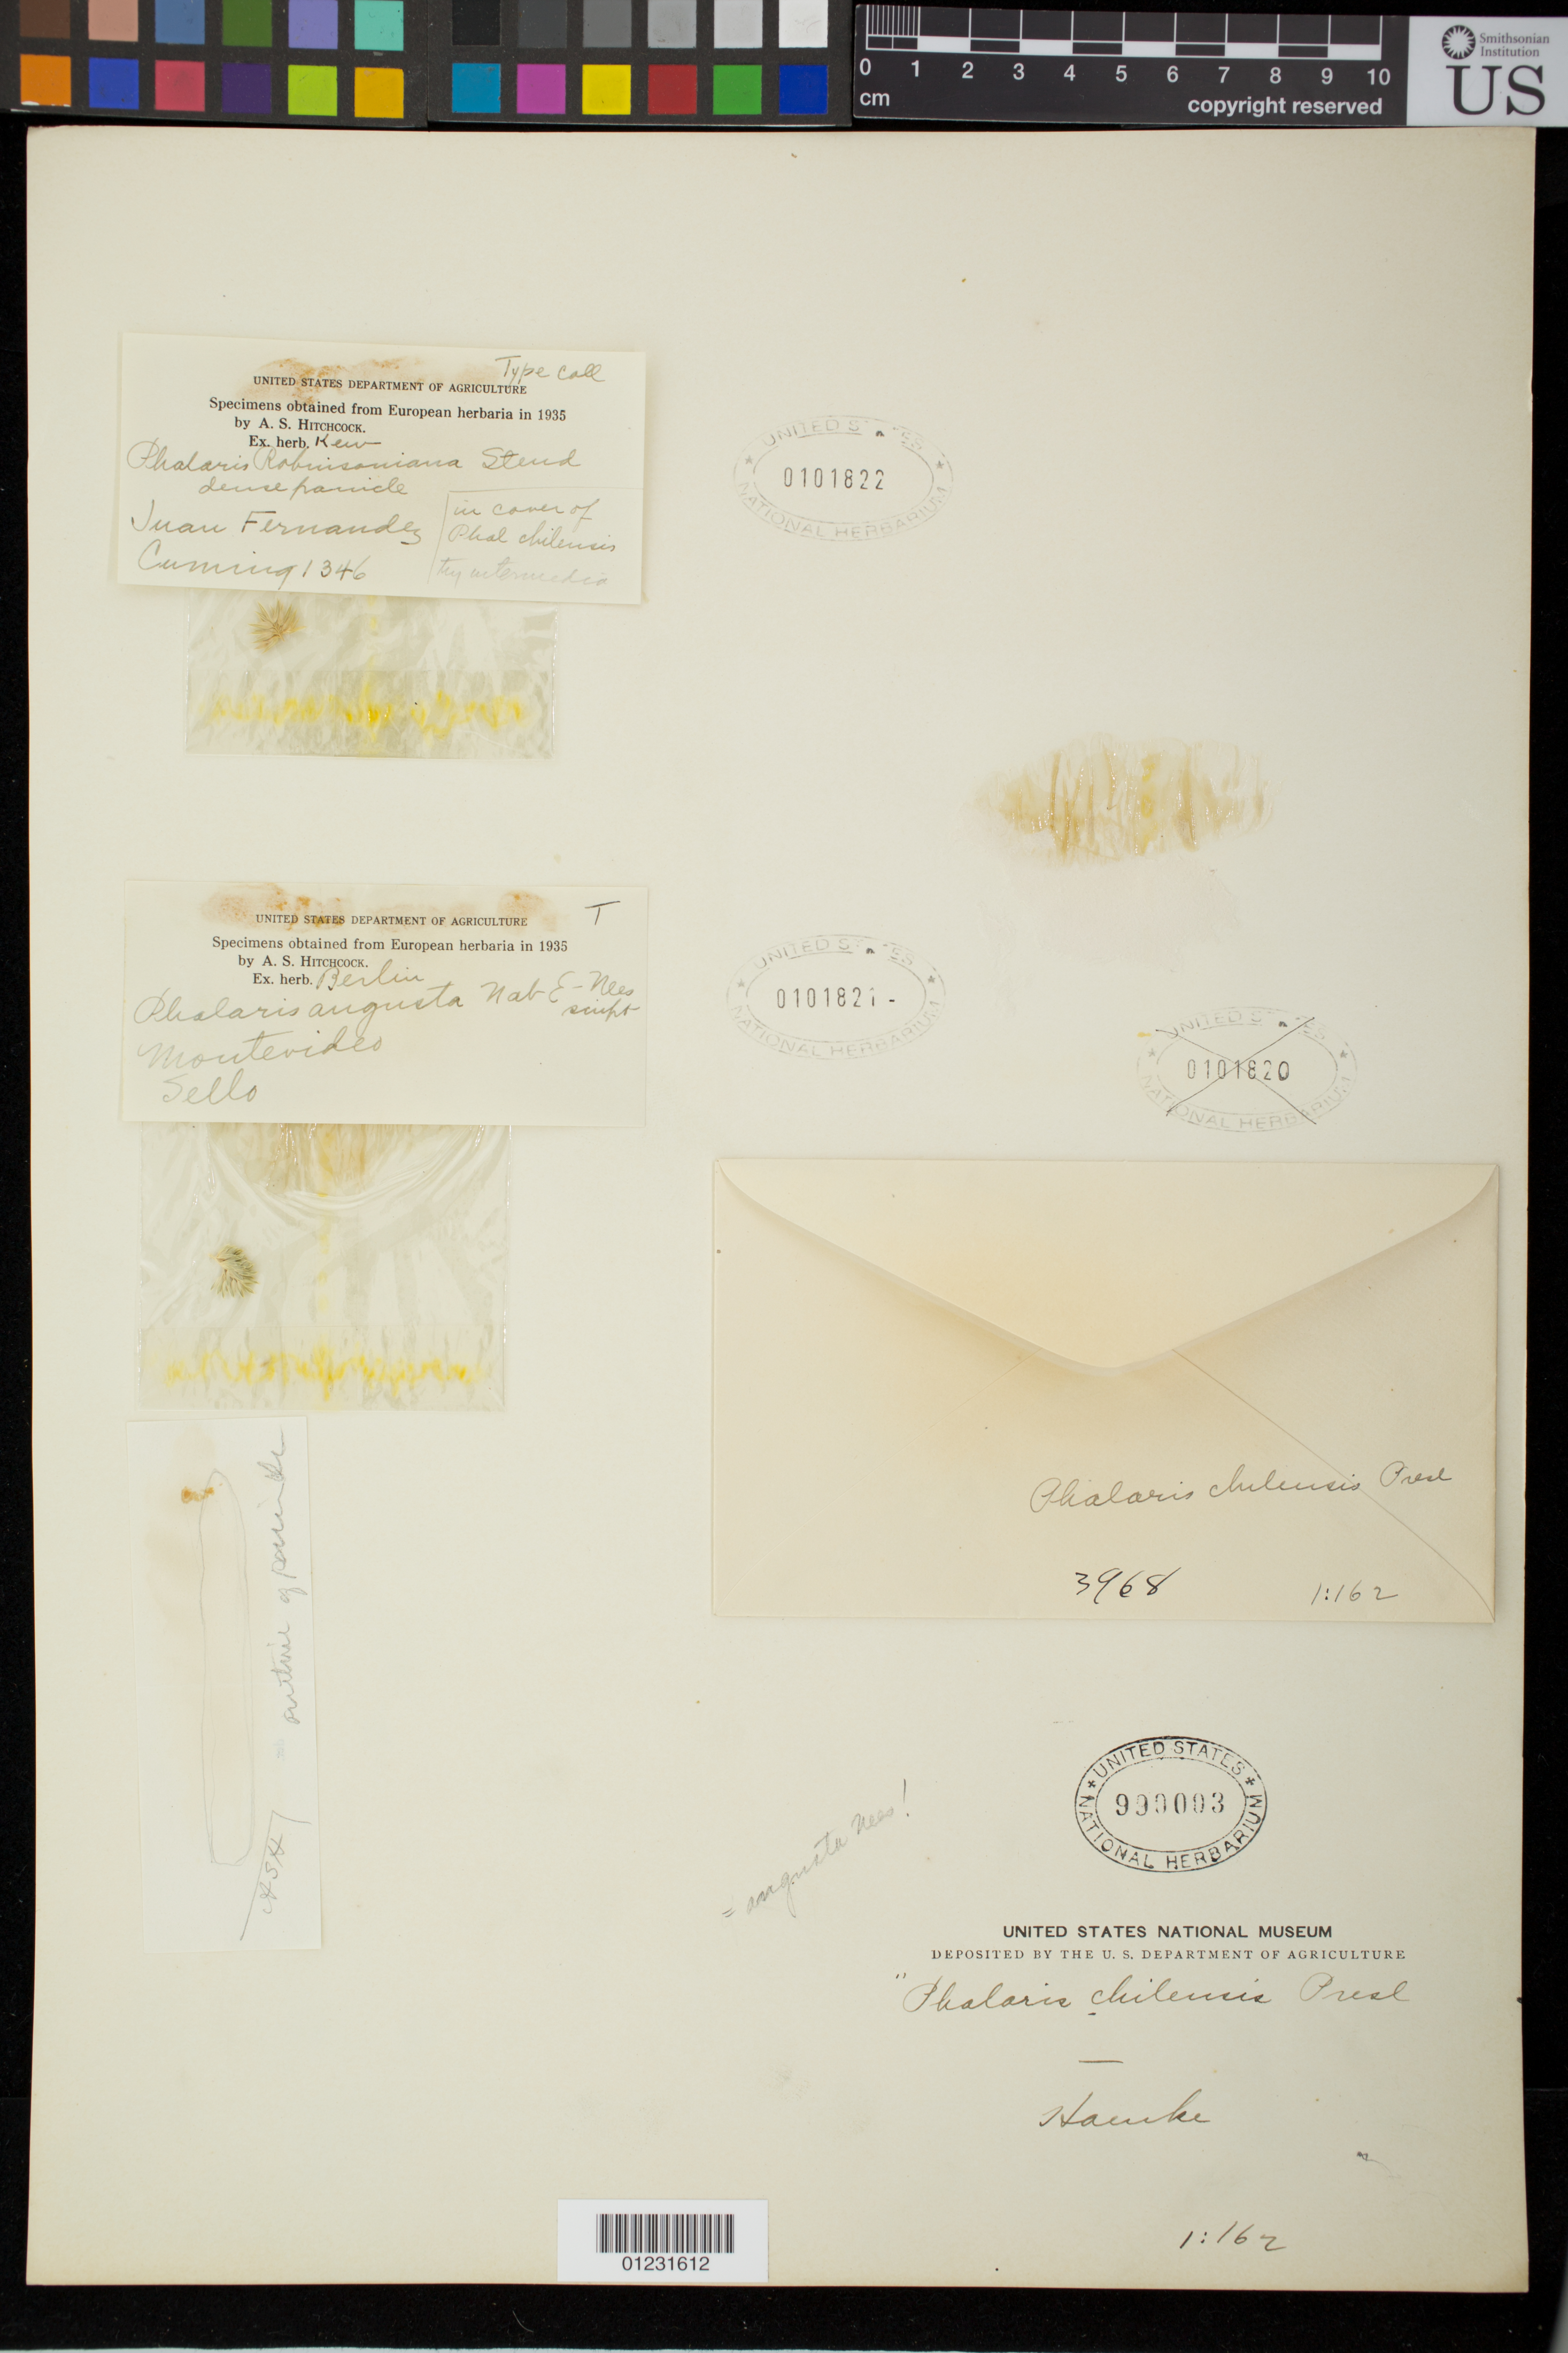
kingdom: Plantae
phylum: Tracheophyta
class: Liliopsida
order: Poales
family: Poaceae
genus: Phalaris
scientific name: Phalaris angusta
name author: Nees ex Trin.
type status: Syntype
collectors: -. Sello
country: Brazil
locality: Montevideo.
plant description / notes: Fragmentary material of type specimen ex herb. Berlin.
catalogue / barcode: US 101821